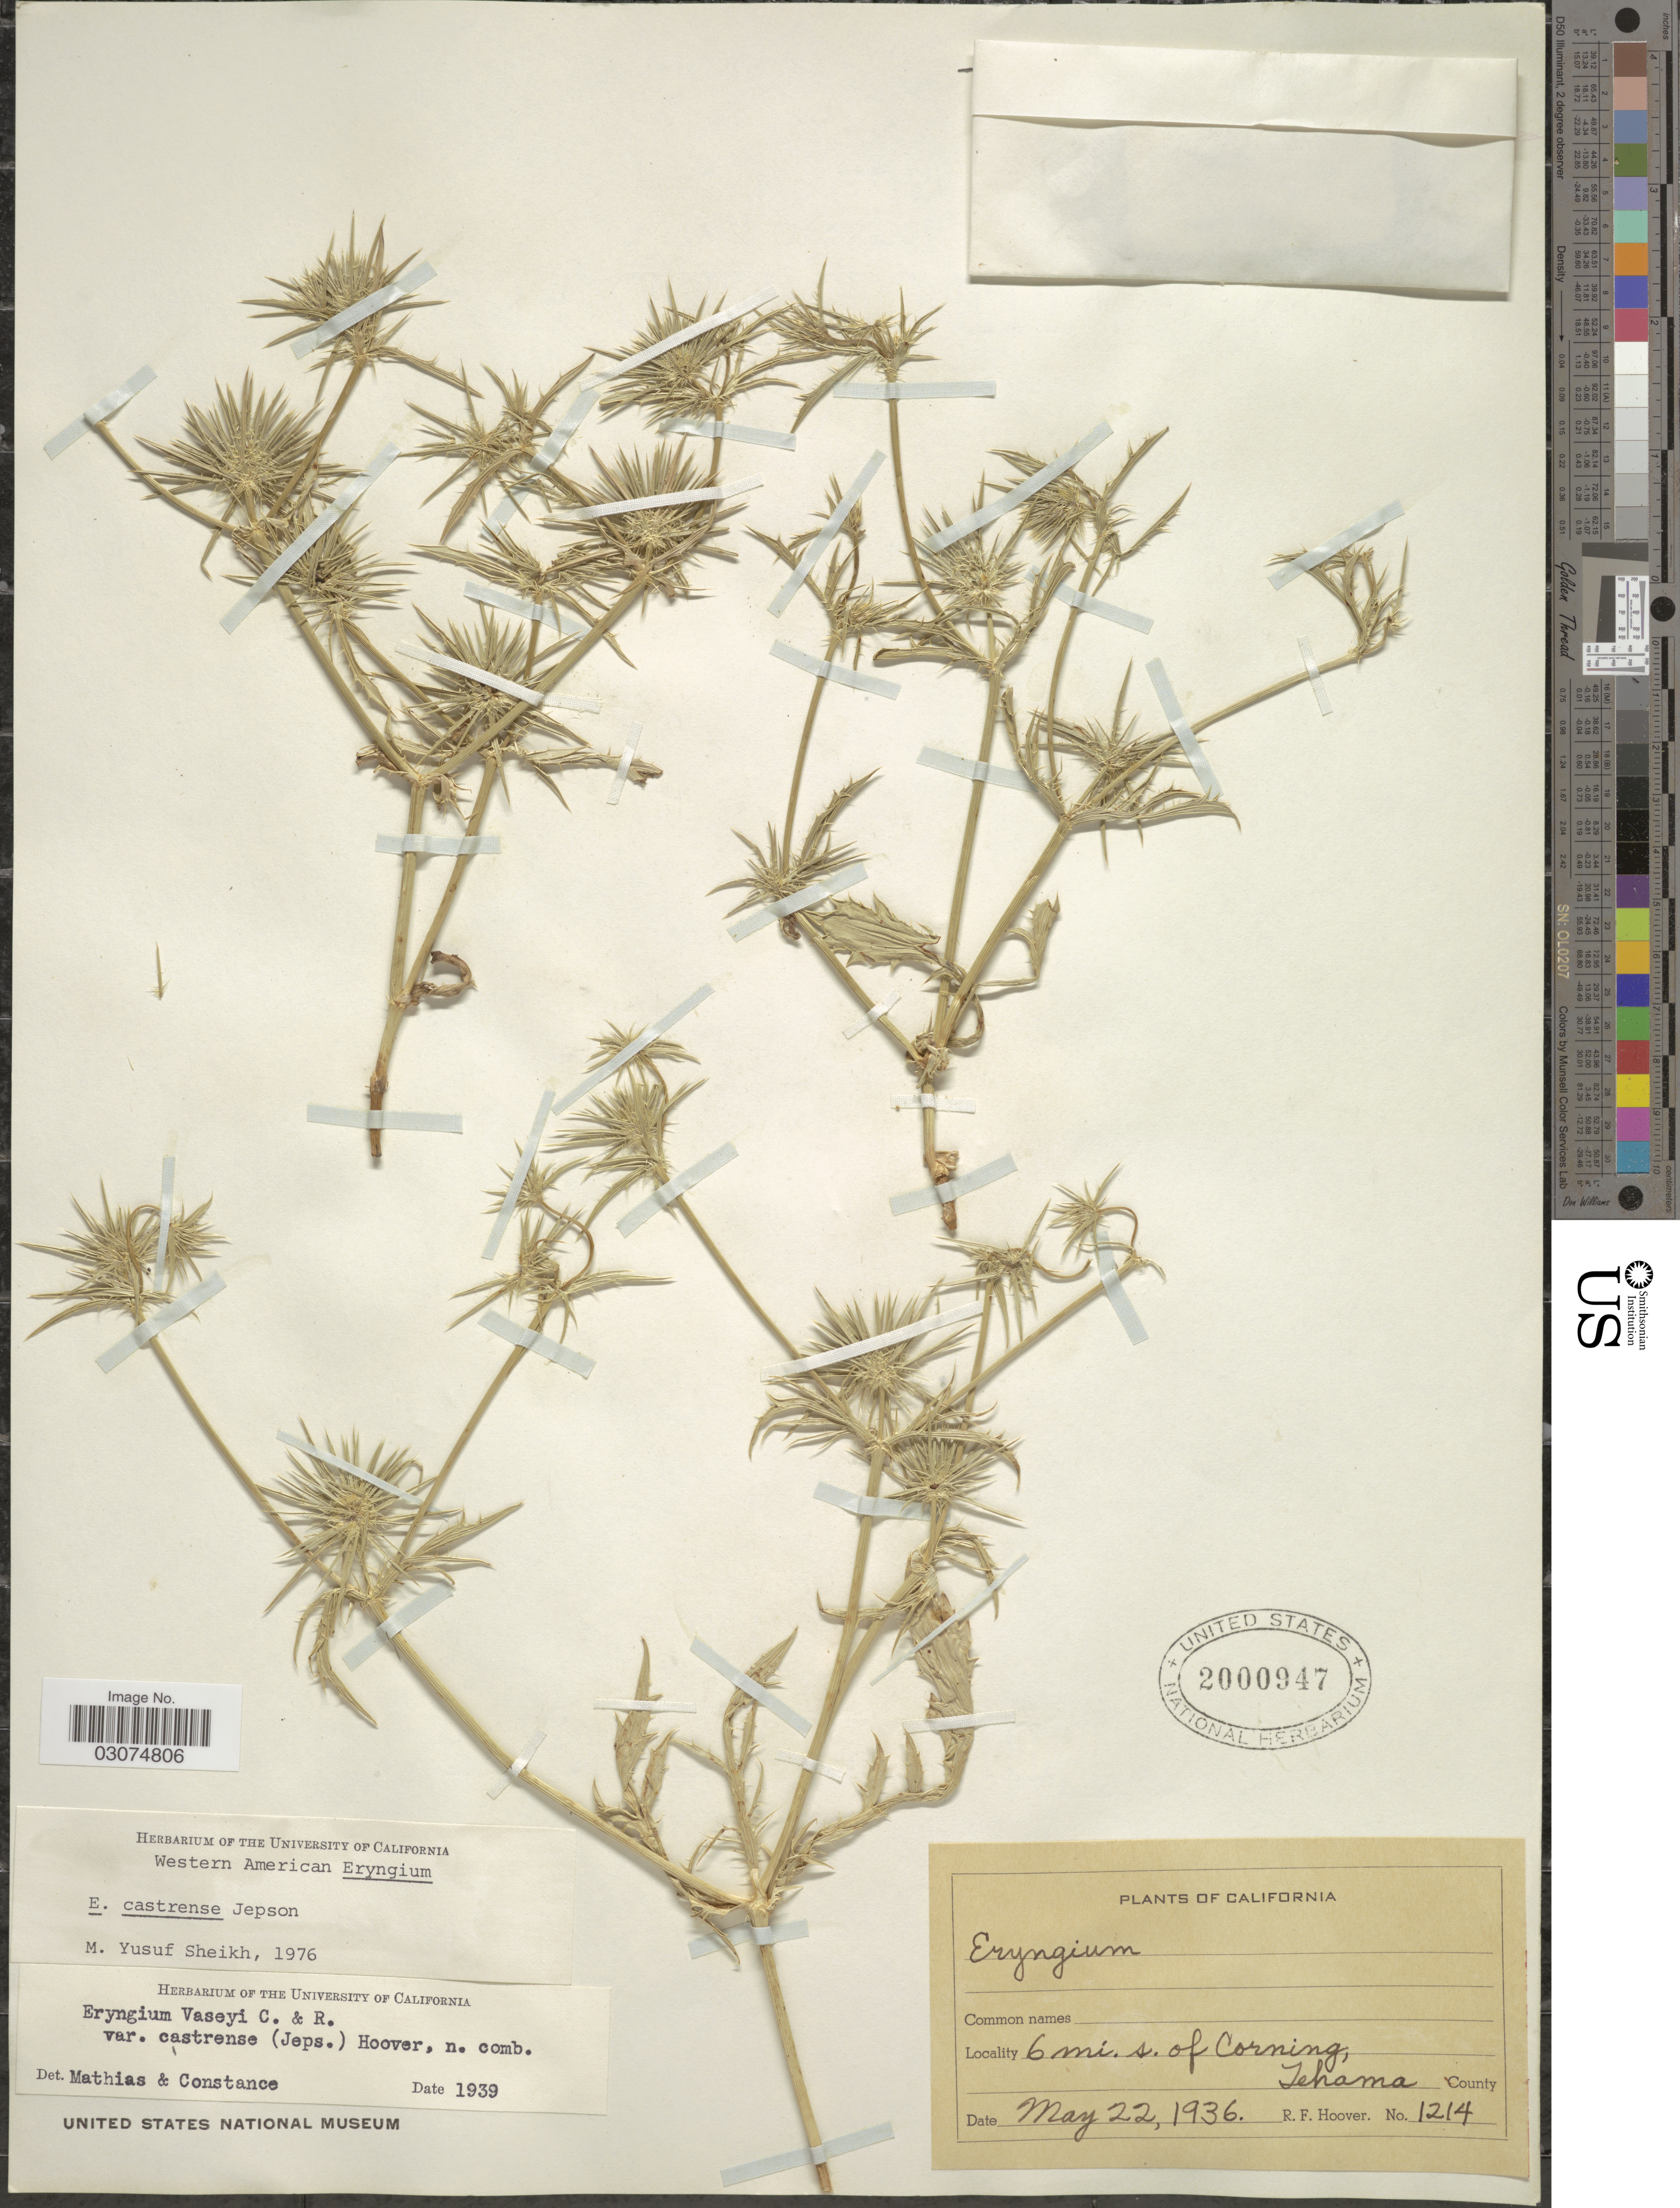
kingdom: Plantae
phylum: Tracheophyta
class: Magnoliopsida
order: Apiales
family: Apiaceae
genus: Eryngium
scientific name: Eryngium castrense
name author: Jeps.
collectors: R. F. Hoover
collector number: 1214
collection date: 1936-05-22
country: United States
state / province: California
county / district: Tehama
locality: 6 mi. s. of Corning, Tehama County.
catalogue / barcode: US 2000947